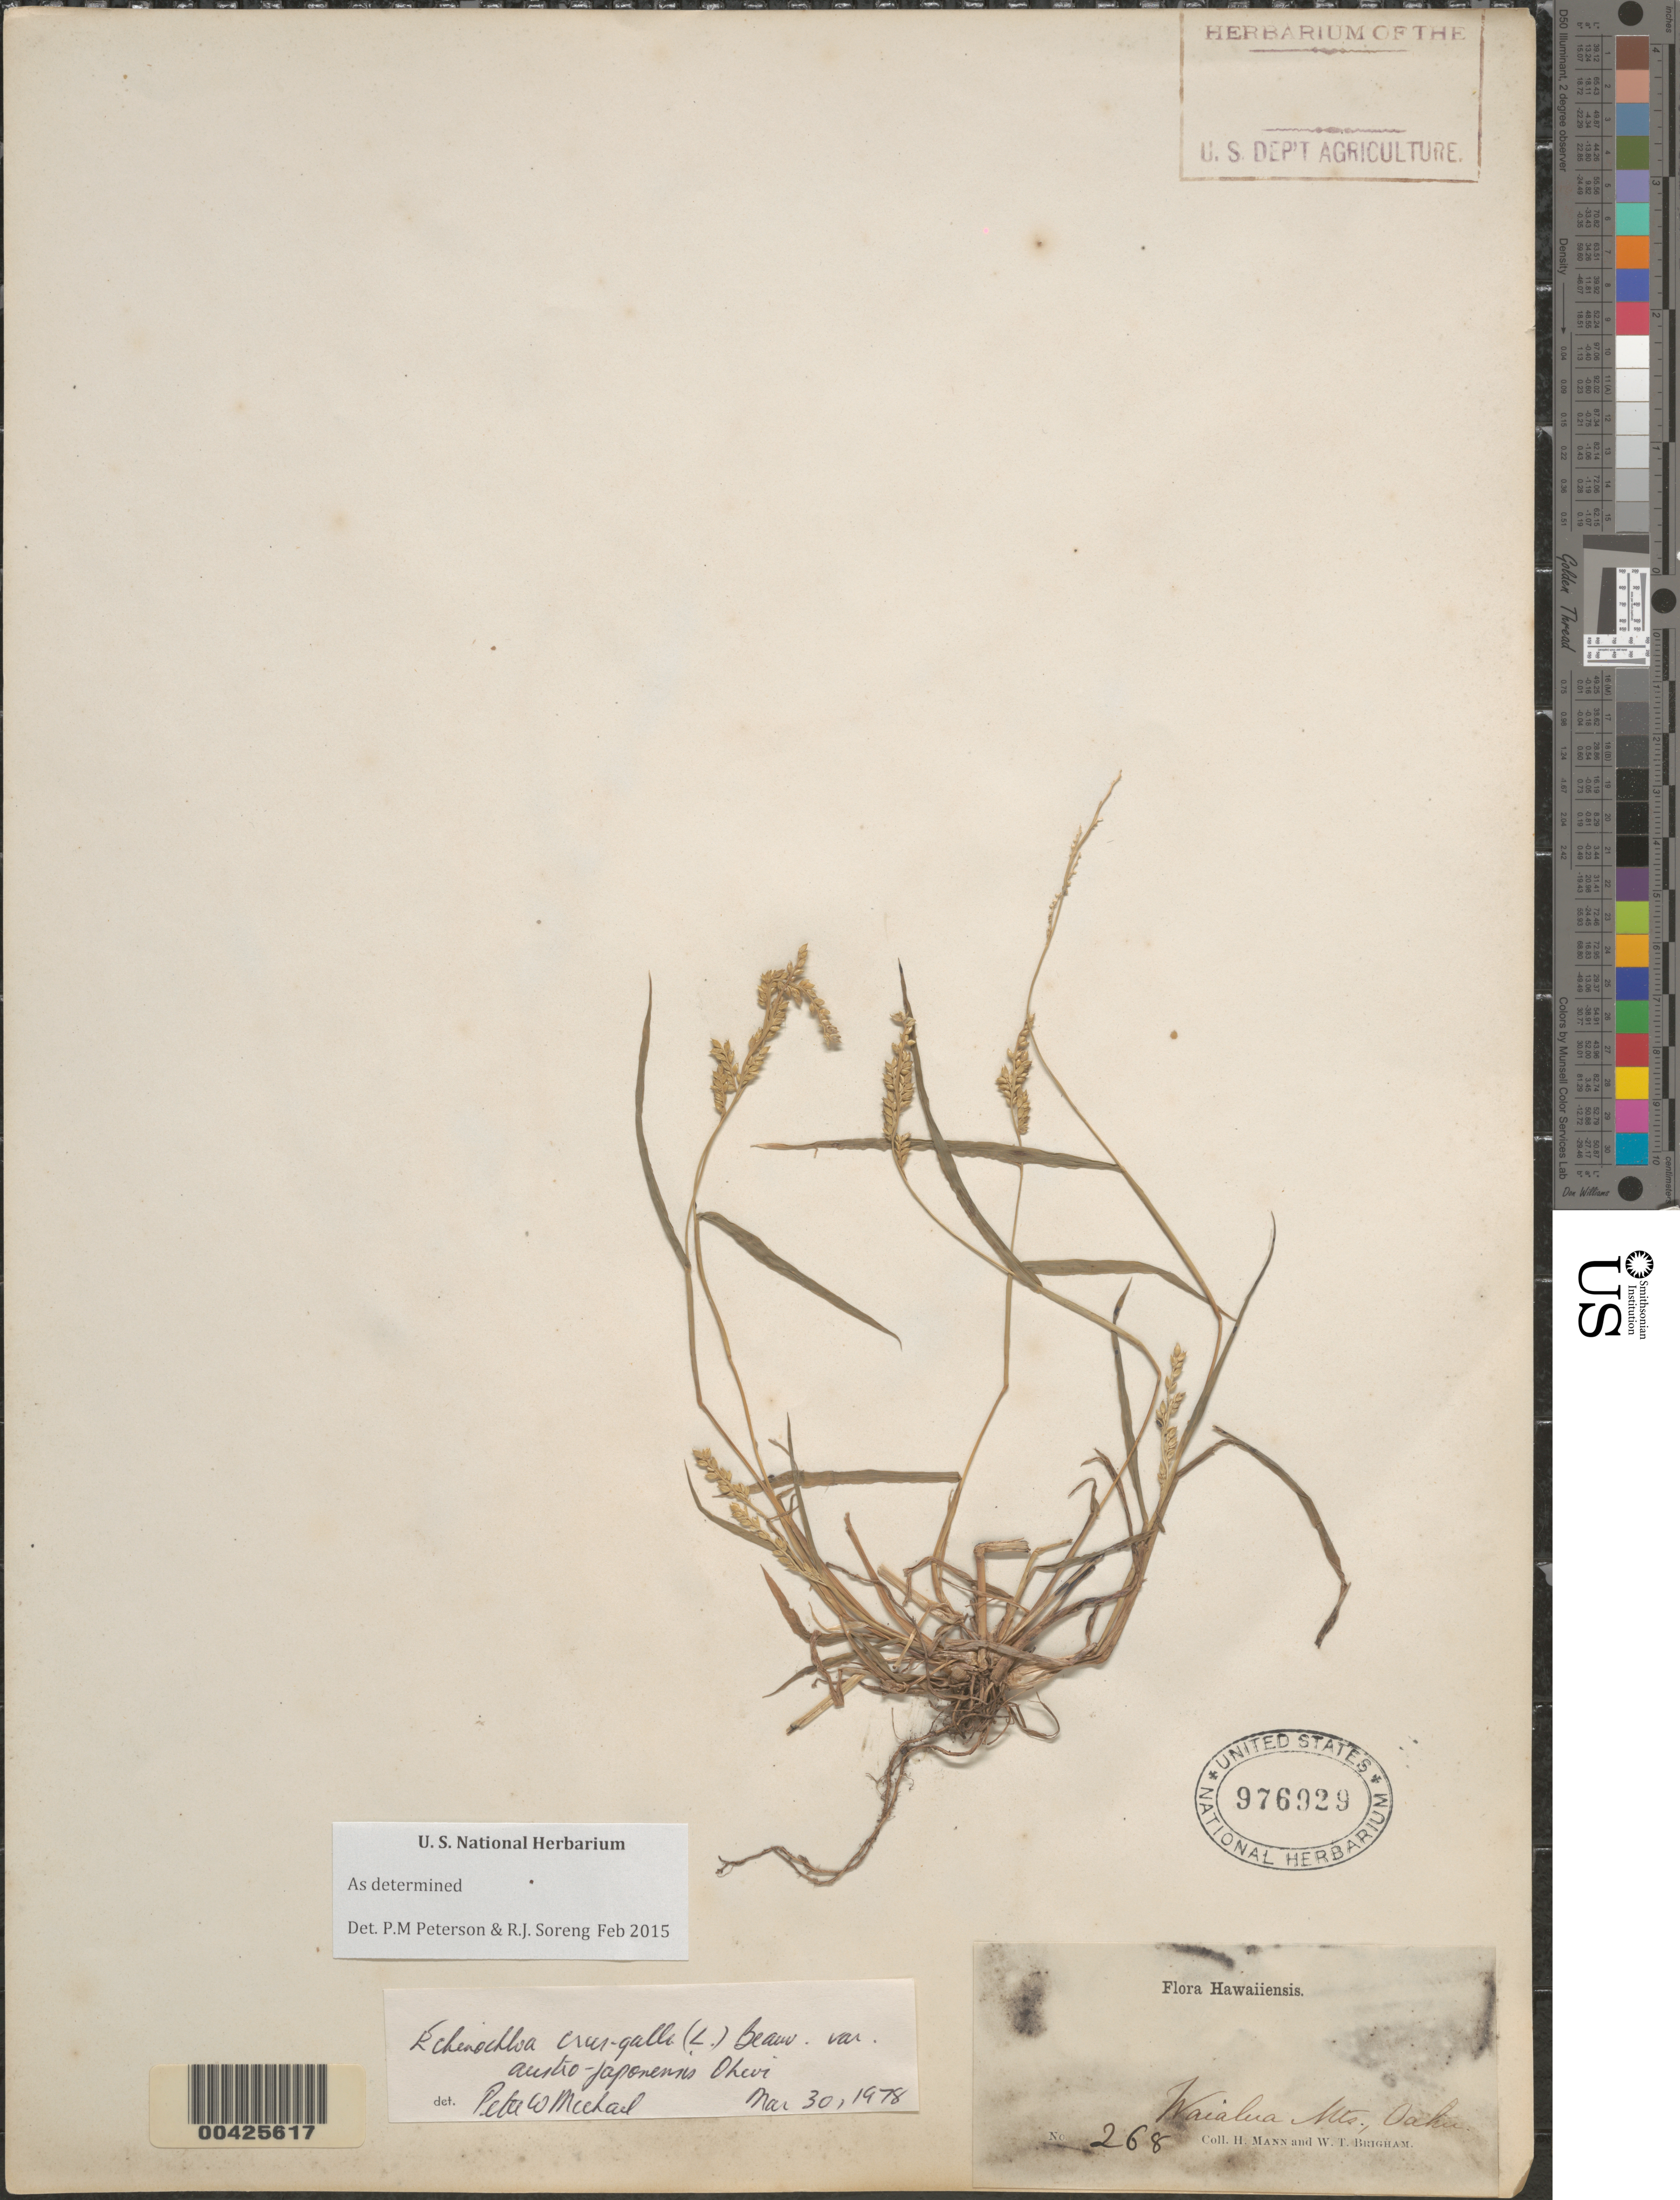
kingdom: Plantae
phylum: Tracheophyta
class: Liliopsida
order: Poales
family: Poaceae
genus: Echinochloa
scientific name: Echinochloa crus-galli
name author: (L.) P. Beauv.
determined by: Wagner, W. L., (BOT), Smithsonian Institution - National Museum of Natural History (UNITED STATES)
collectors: H. Mann & W. T. Brigham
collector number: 268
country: United States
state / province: Hawaii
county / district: Honolulu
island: Oahu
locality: Waialua Mountains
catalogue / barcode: US 976929